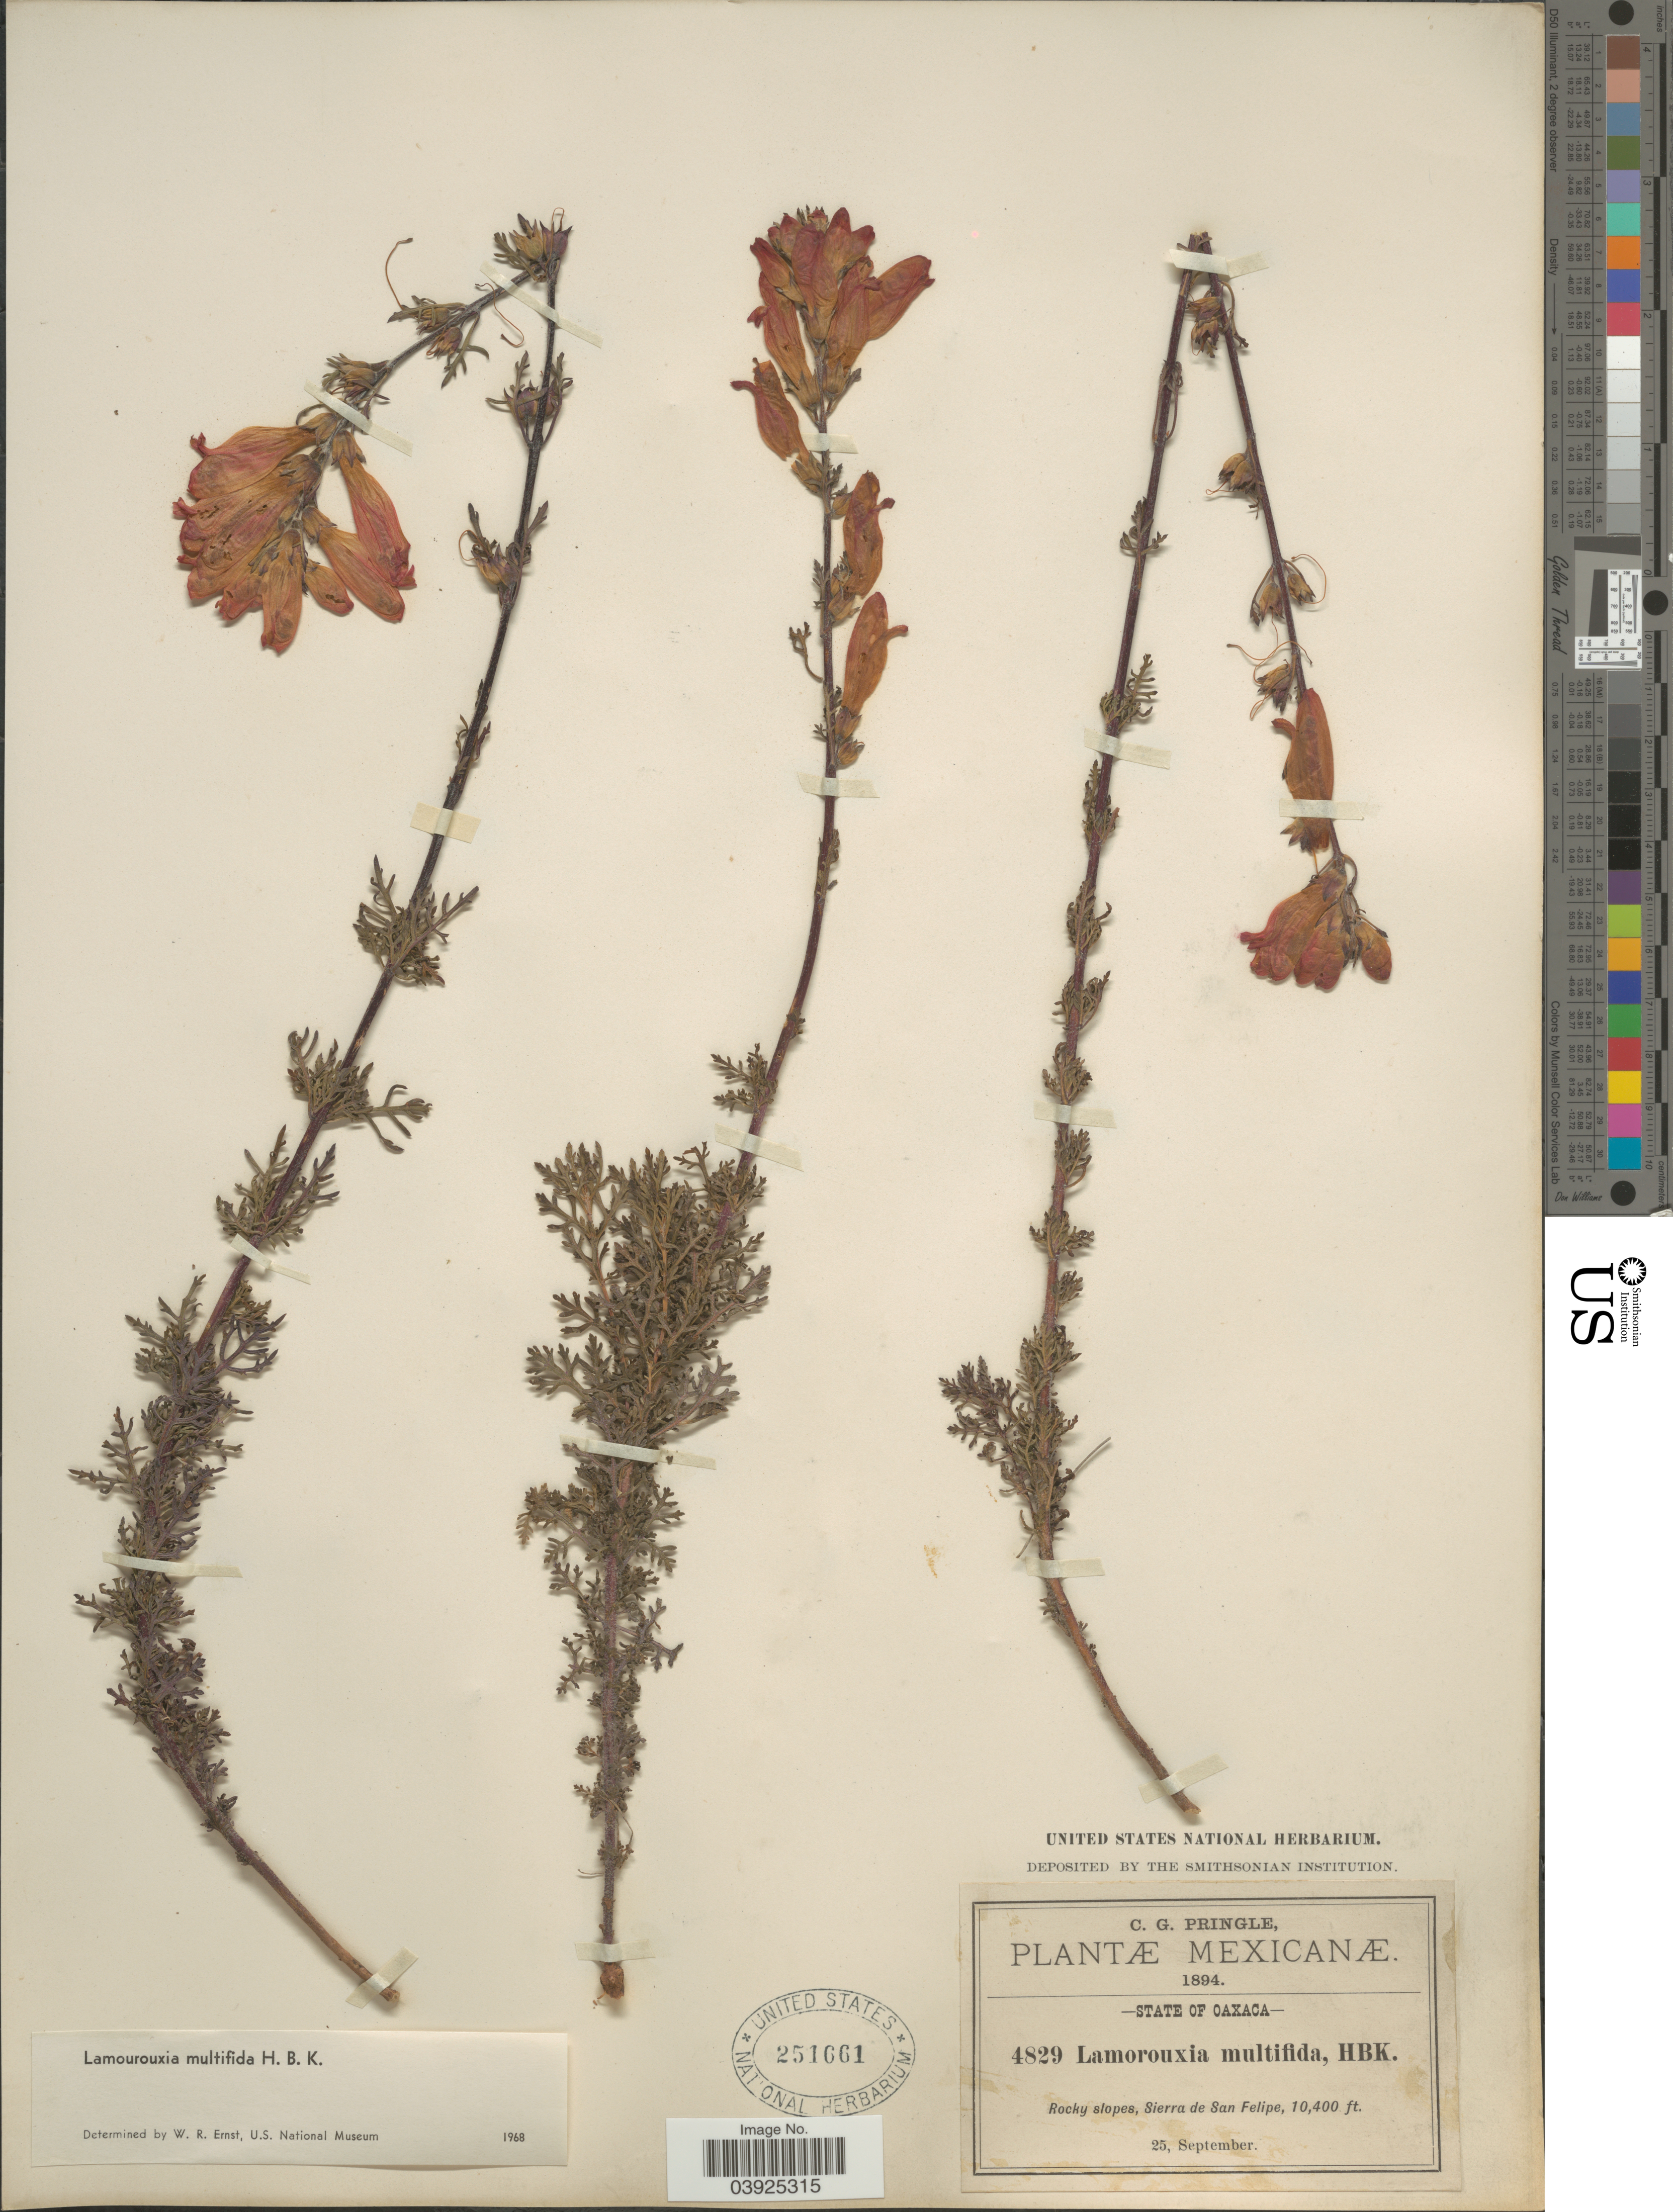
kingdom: Plantae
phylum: Tracheophyta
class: Magnoliopsida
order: Lamiales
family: Orobanchaceae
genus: Lamourouxia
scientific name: Lamourouxia multifida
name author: Kunth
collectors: C. G. Pringle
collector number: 4829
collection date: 1894-09-25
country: Mexico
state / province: Oaxaca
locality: Sierra de San Felipe.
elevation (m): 3170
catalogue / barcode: US 251661